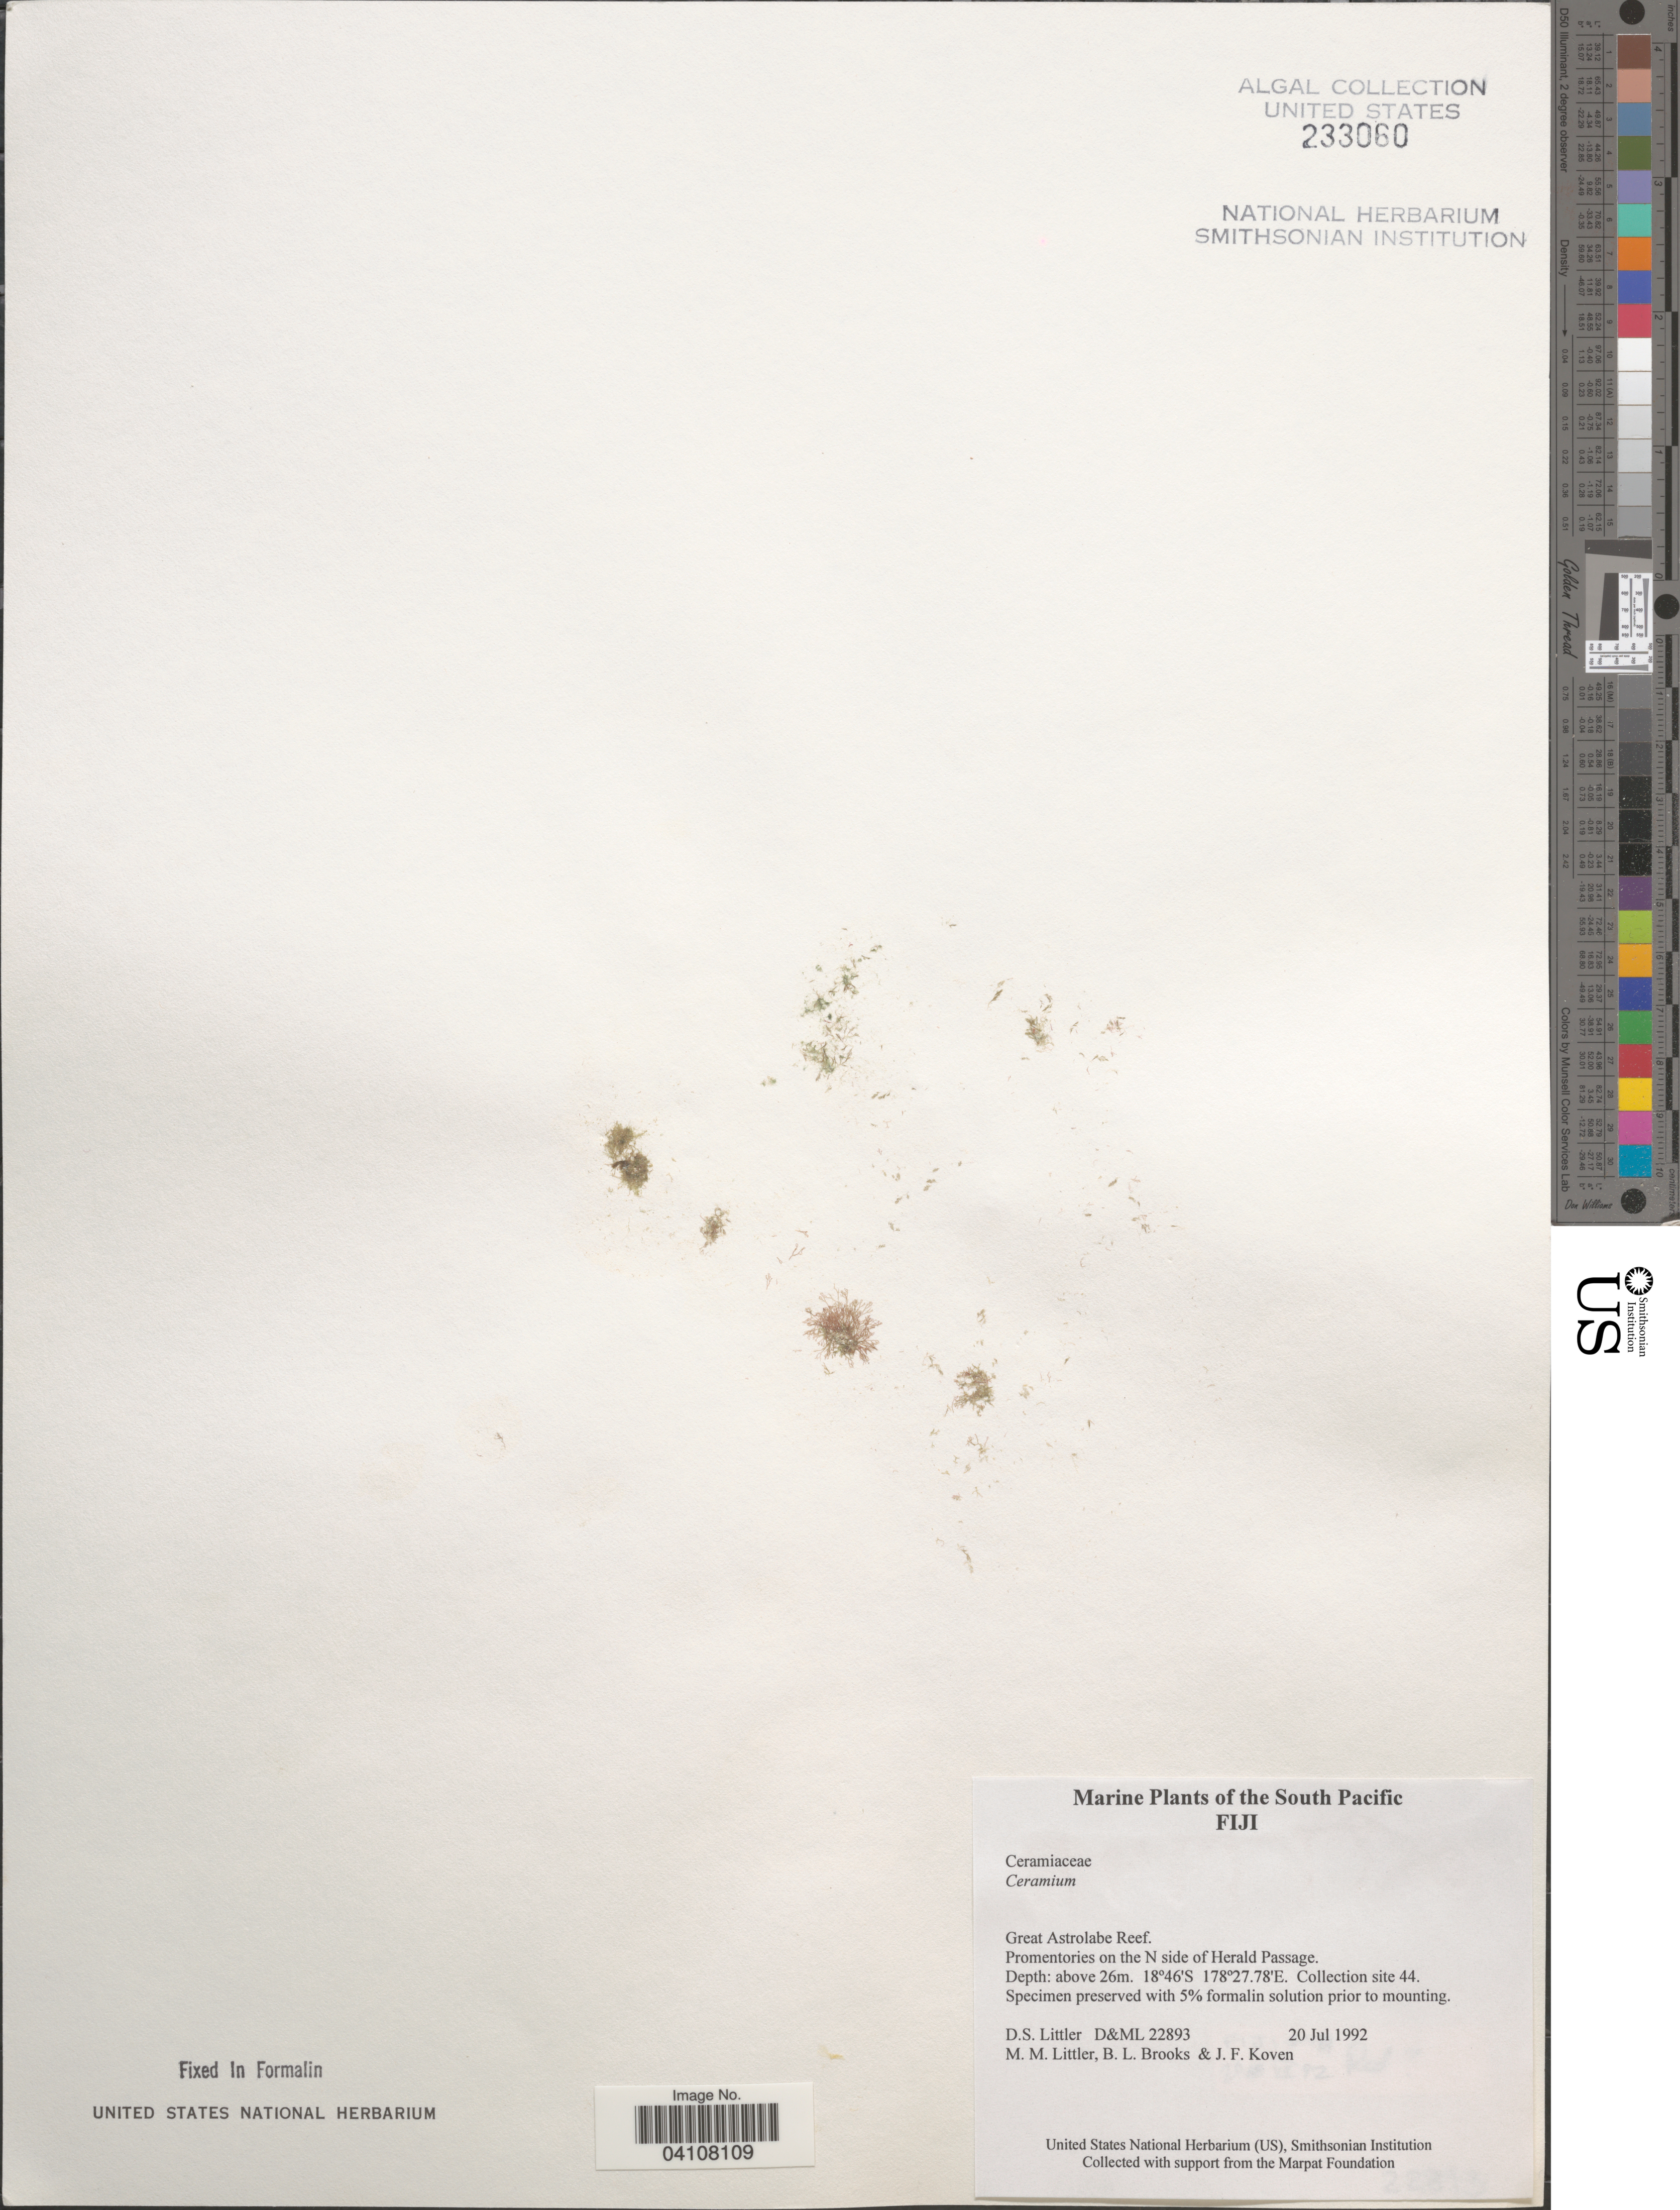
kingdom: Plantae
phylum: Rhodophyta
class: Florideophyceae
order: Ceramiales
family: Ceramiaceae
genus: Ceramium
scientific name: Ceramium sp.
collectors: D. S. Littler, B. Brooks & J. Koven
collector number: D&ML22893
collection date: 1992-07-20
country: Fiji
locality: The South Pacific. Great Astrolabe Reef. Promentories on the N side of Herald Passage. Collection site 44.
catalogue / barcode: US 233060